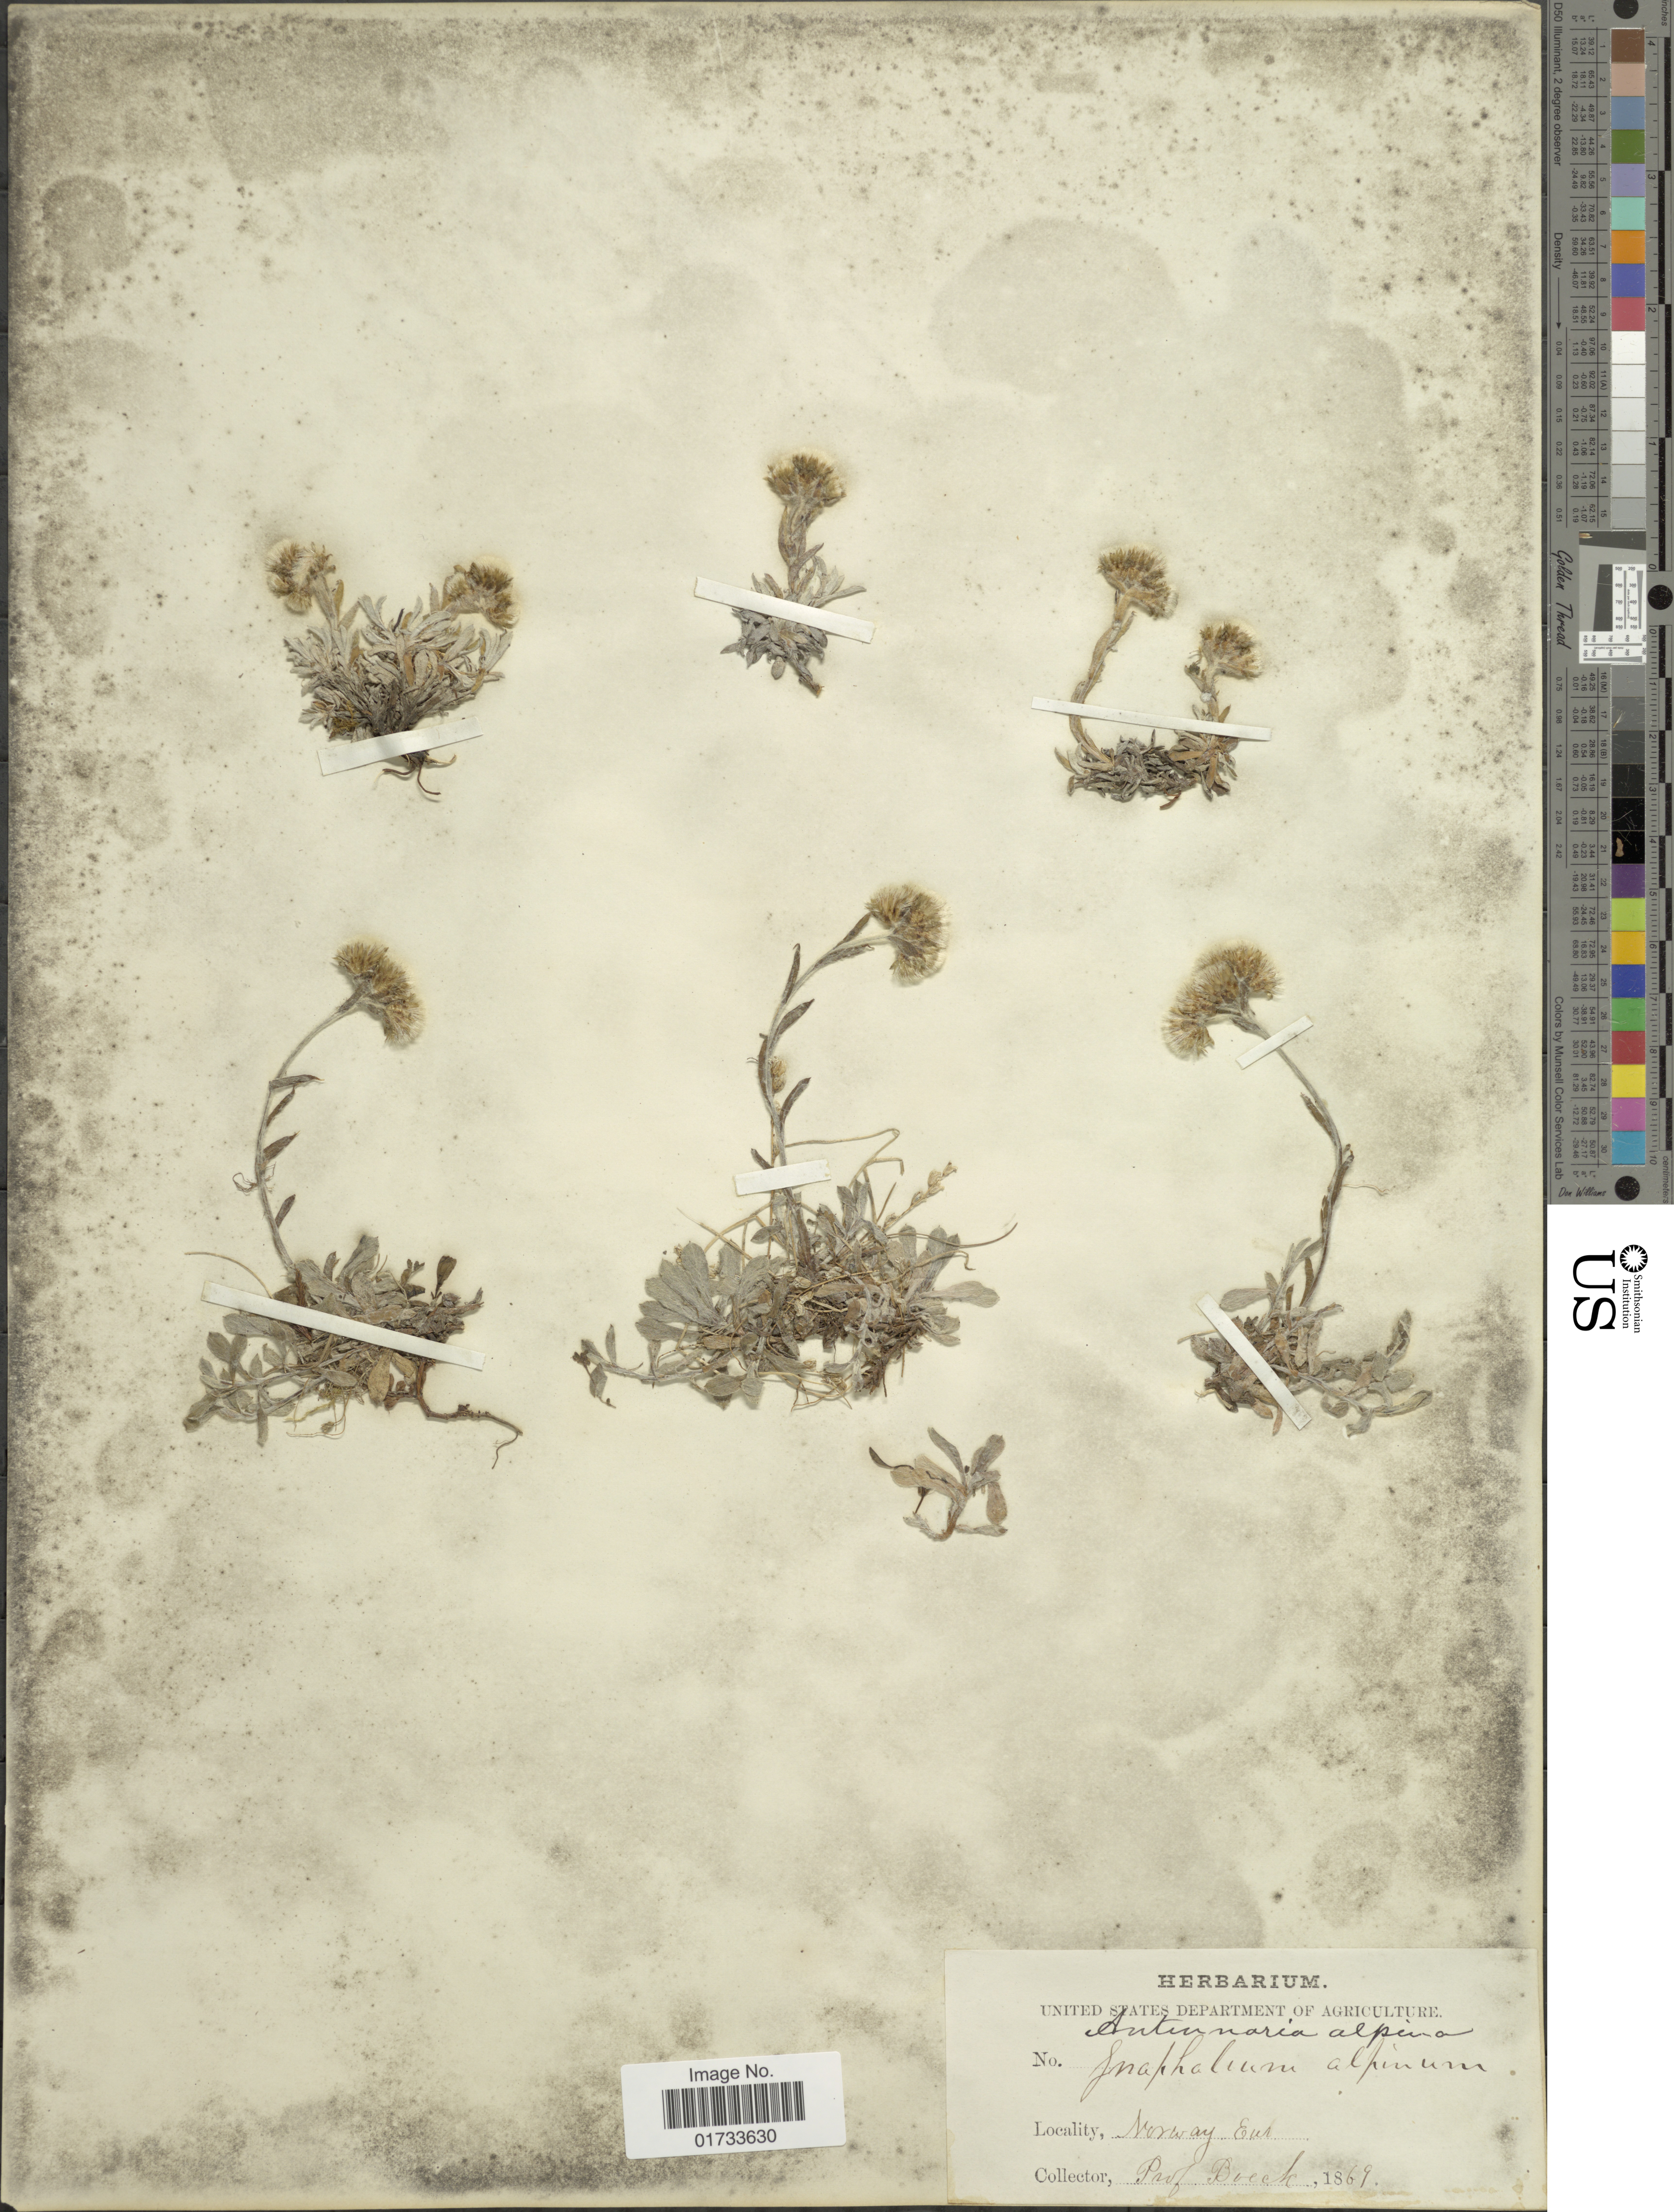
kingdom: Plantae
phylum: Tracheophyta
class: Magnoliopsida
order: Asterales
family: Asteraceae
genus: Antennaria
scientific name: Antennaria alpina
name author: (L.) Gaertn.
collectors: P. Boeck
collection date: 1869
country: Norway